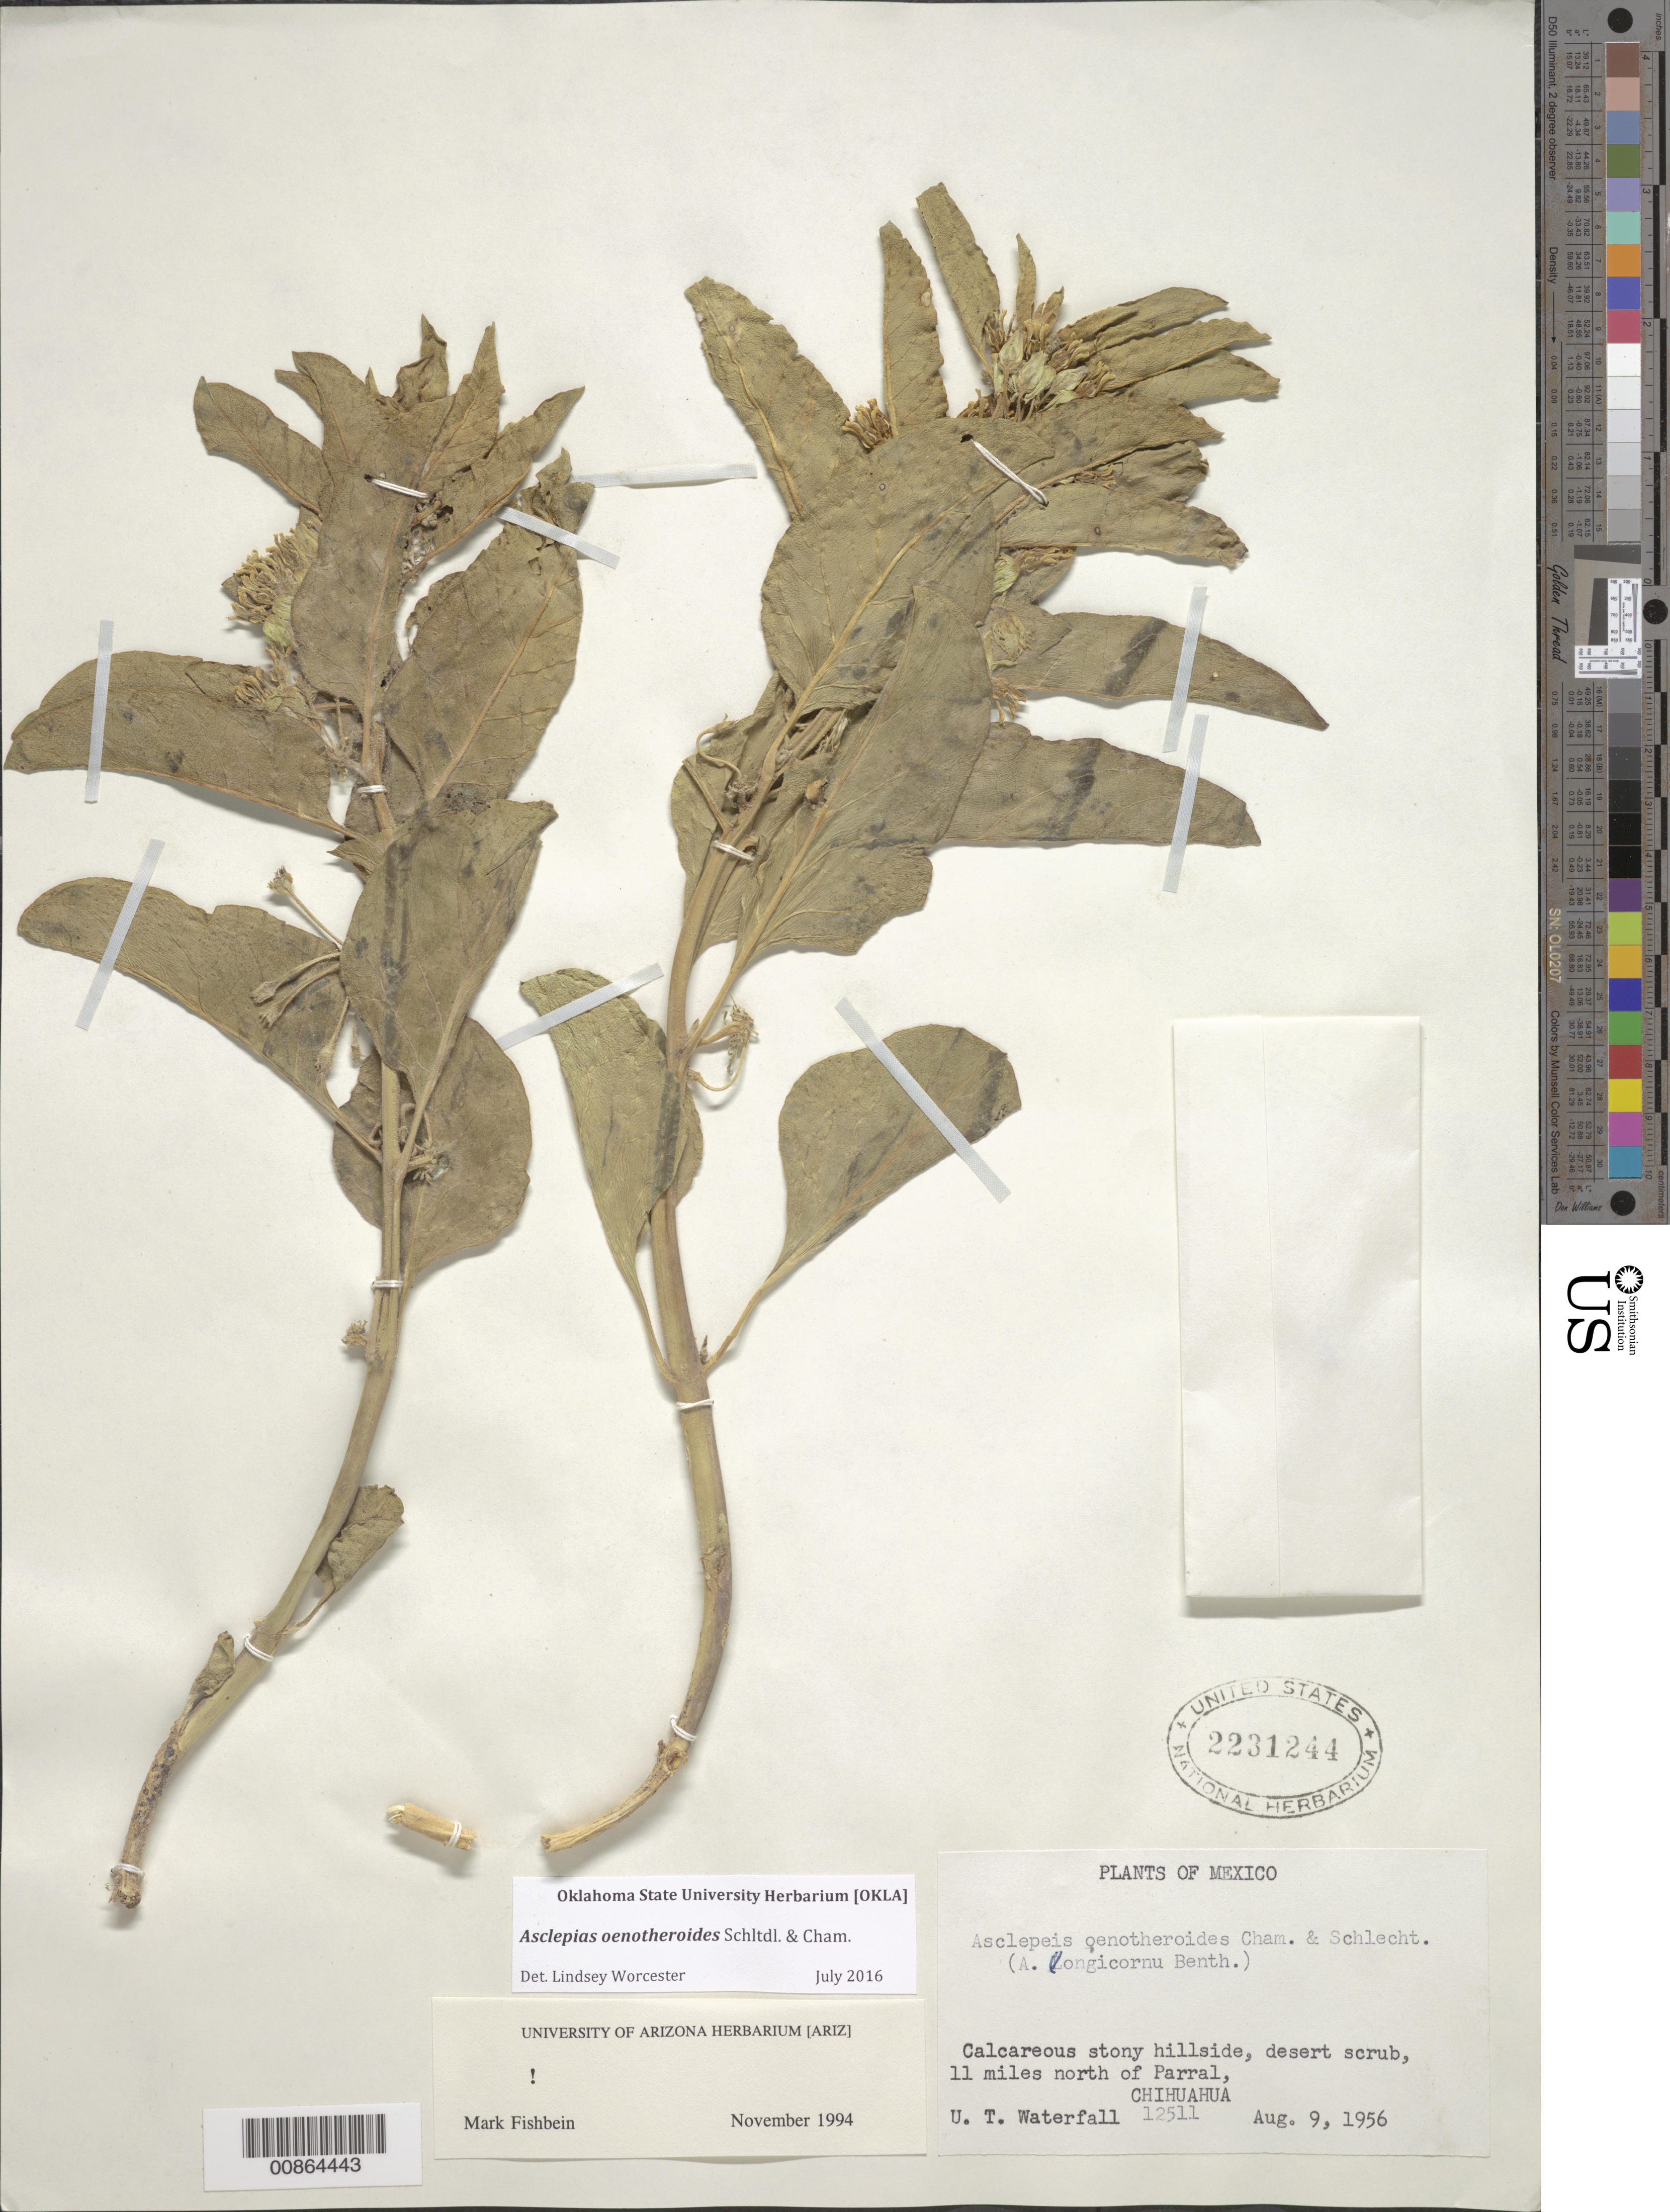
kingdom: Plantae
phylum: Tracheophyta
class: Magnoliopsida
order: Gentianales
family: Apocynaceae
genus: Asclepias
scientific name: Asclepias oenotheroides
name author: Schltdl. & Cham.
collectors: U. T. Waterfall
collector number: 12511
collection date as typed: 09 Aug 1956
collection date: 1956-08-09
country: Mexico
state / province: Chihuahua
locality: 11 miles north of Parral, Chihuahua.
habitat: Calcareous stony hillside, desert scrub.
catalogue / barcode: US 2231244